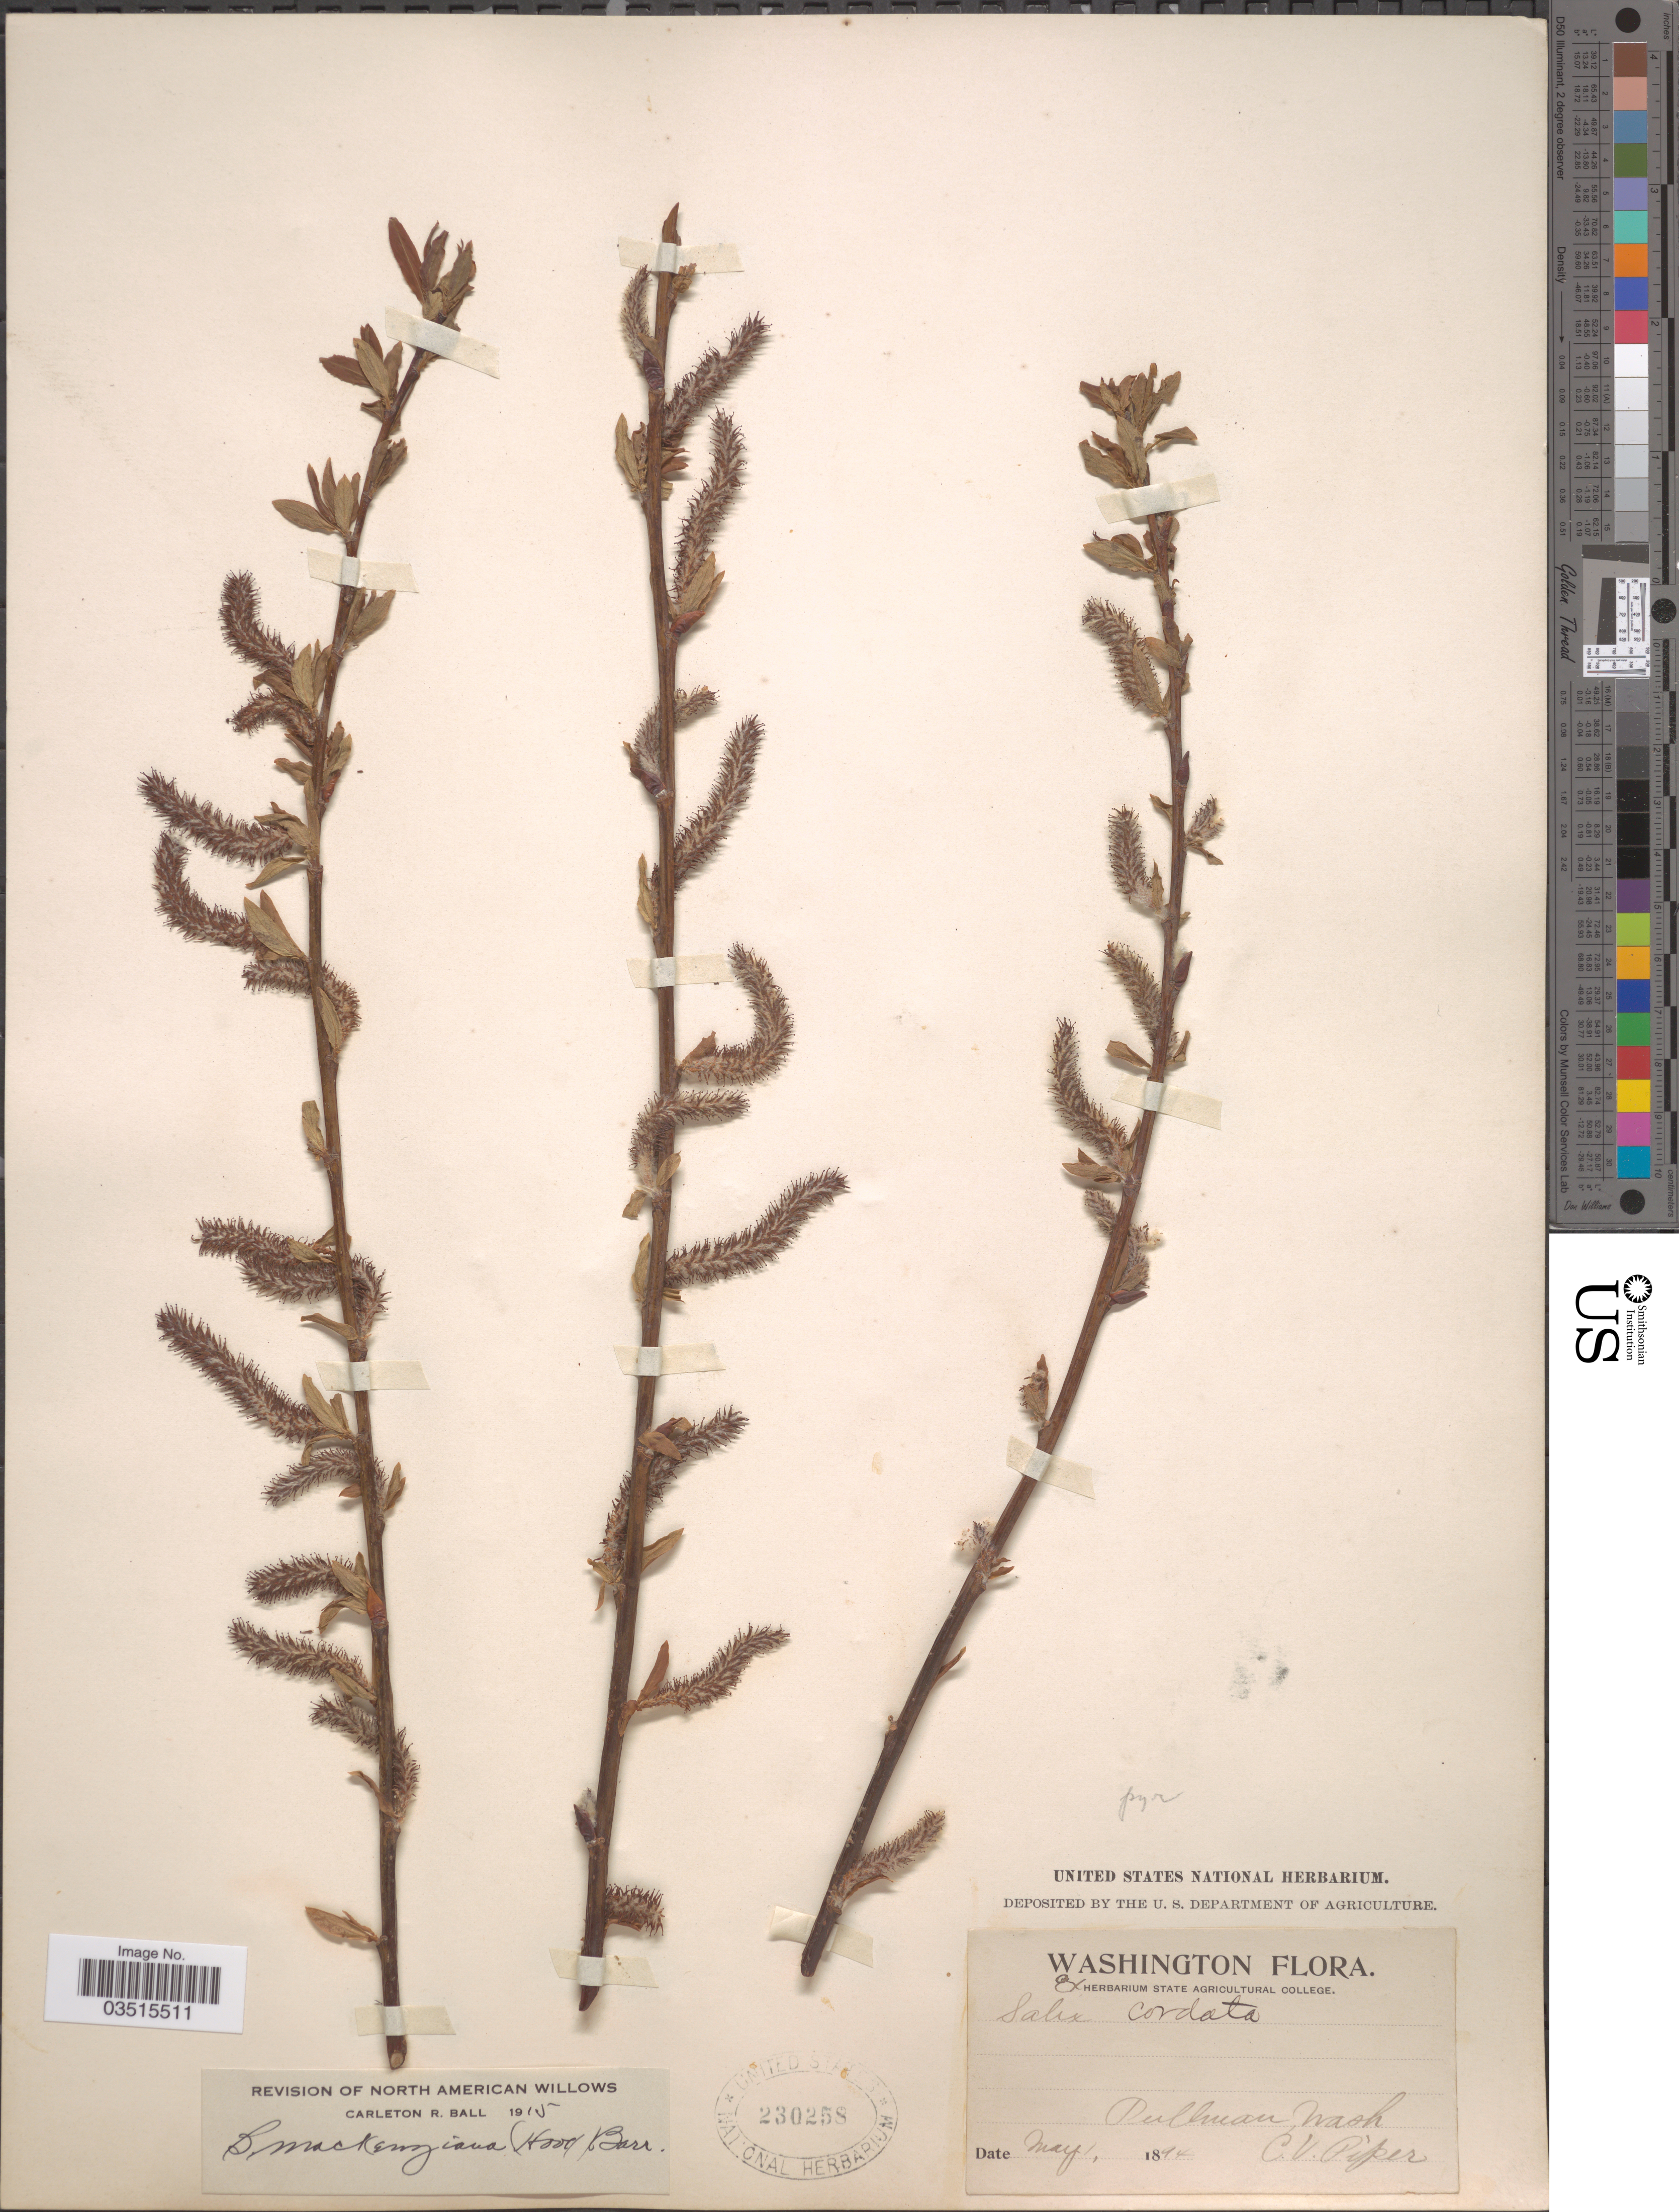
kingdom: Plantae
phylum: Tracheophyta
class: Magnoliopsida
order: Malpighiales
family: Salicaceae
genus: Salix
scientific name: Salix mackenziana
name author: (Hook.) Barratt ex Hook.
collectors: C. V. Piper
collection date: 1894-05-01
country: United States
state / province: Washington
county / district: Whitman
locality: Pullman.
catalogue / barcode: US 230258